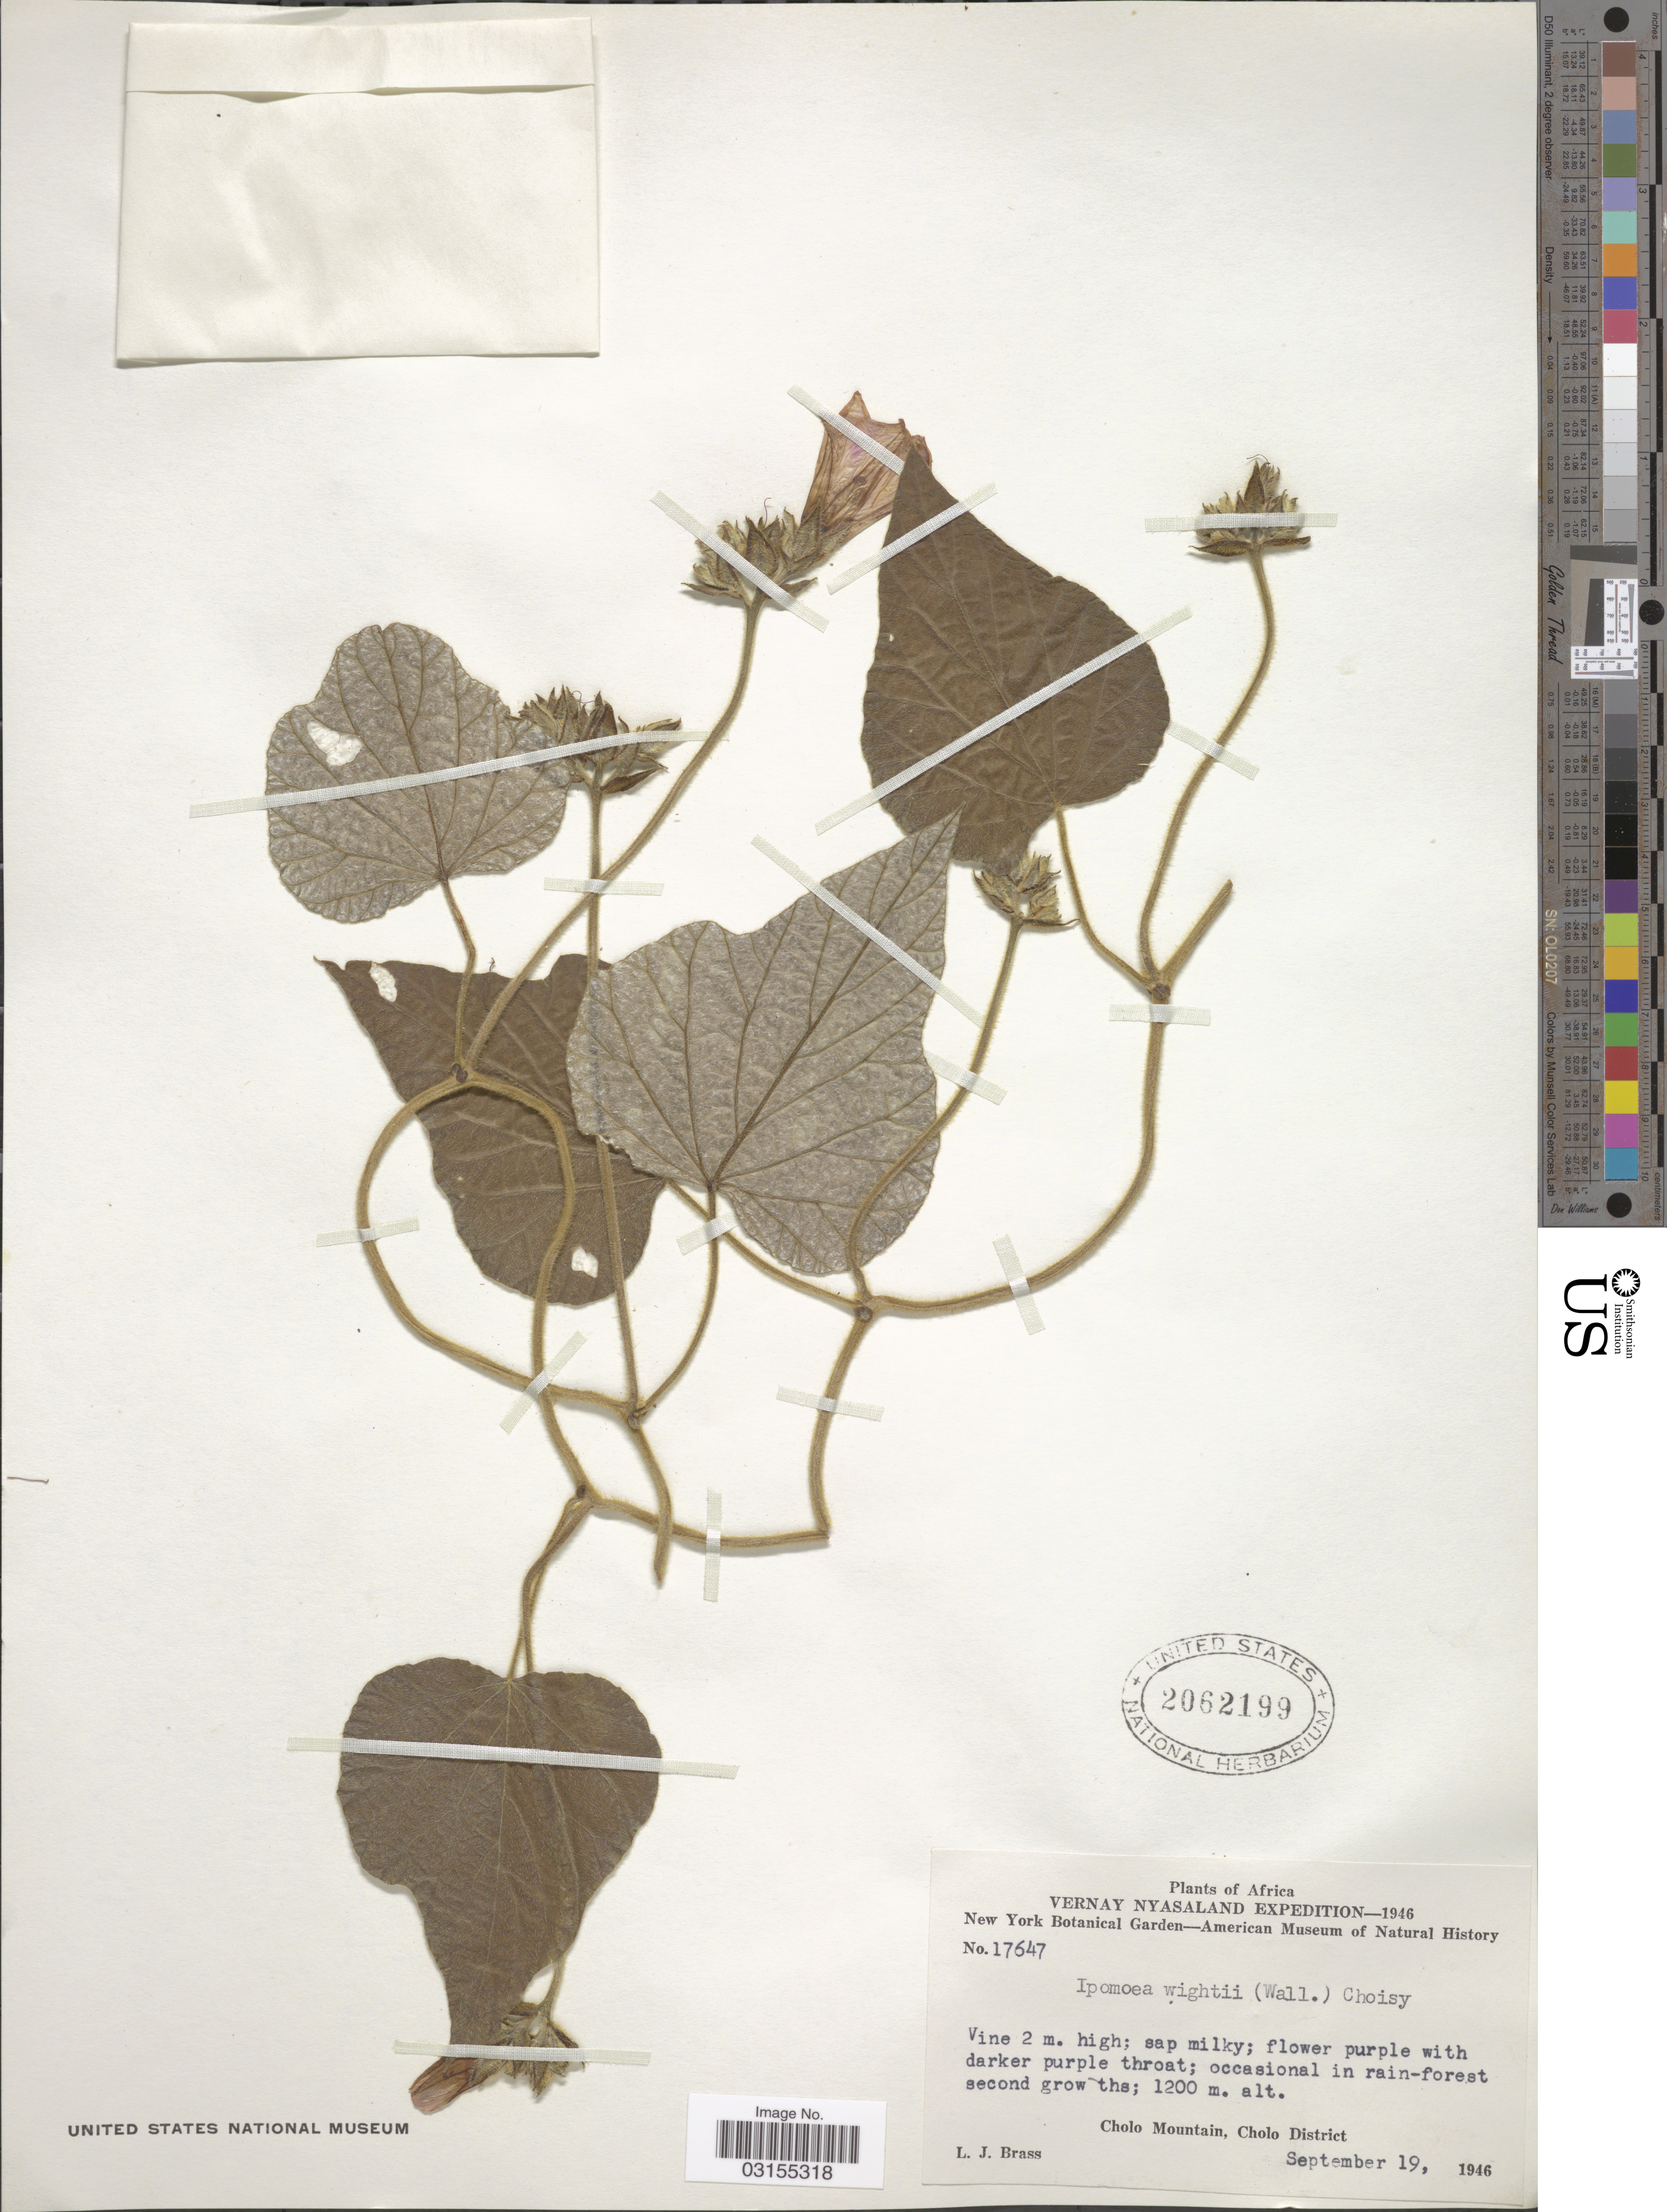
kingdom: Plantae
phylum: Tracheophyta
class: Magnoliopsida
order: Solanales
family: Convolvulaceae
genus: Ipomoea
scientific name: Ipomoea wightii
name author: (Wall.) Choisy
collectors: L. J. Brass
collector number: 17647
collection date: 1946-09-19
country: Malawi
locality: Vernay Nyasaland. Cholo Mountain, Cholo Distrtict.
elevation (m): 1200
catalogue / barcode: US 2062199